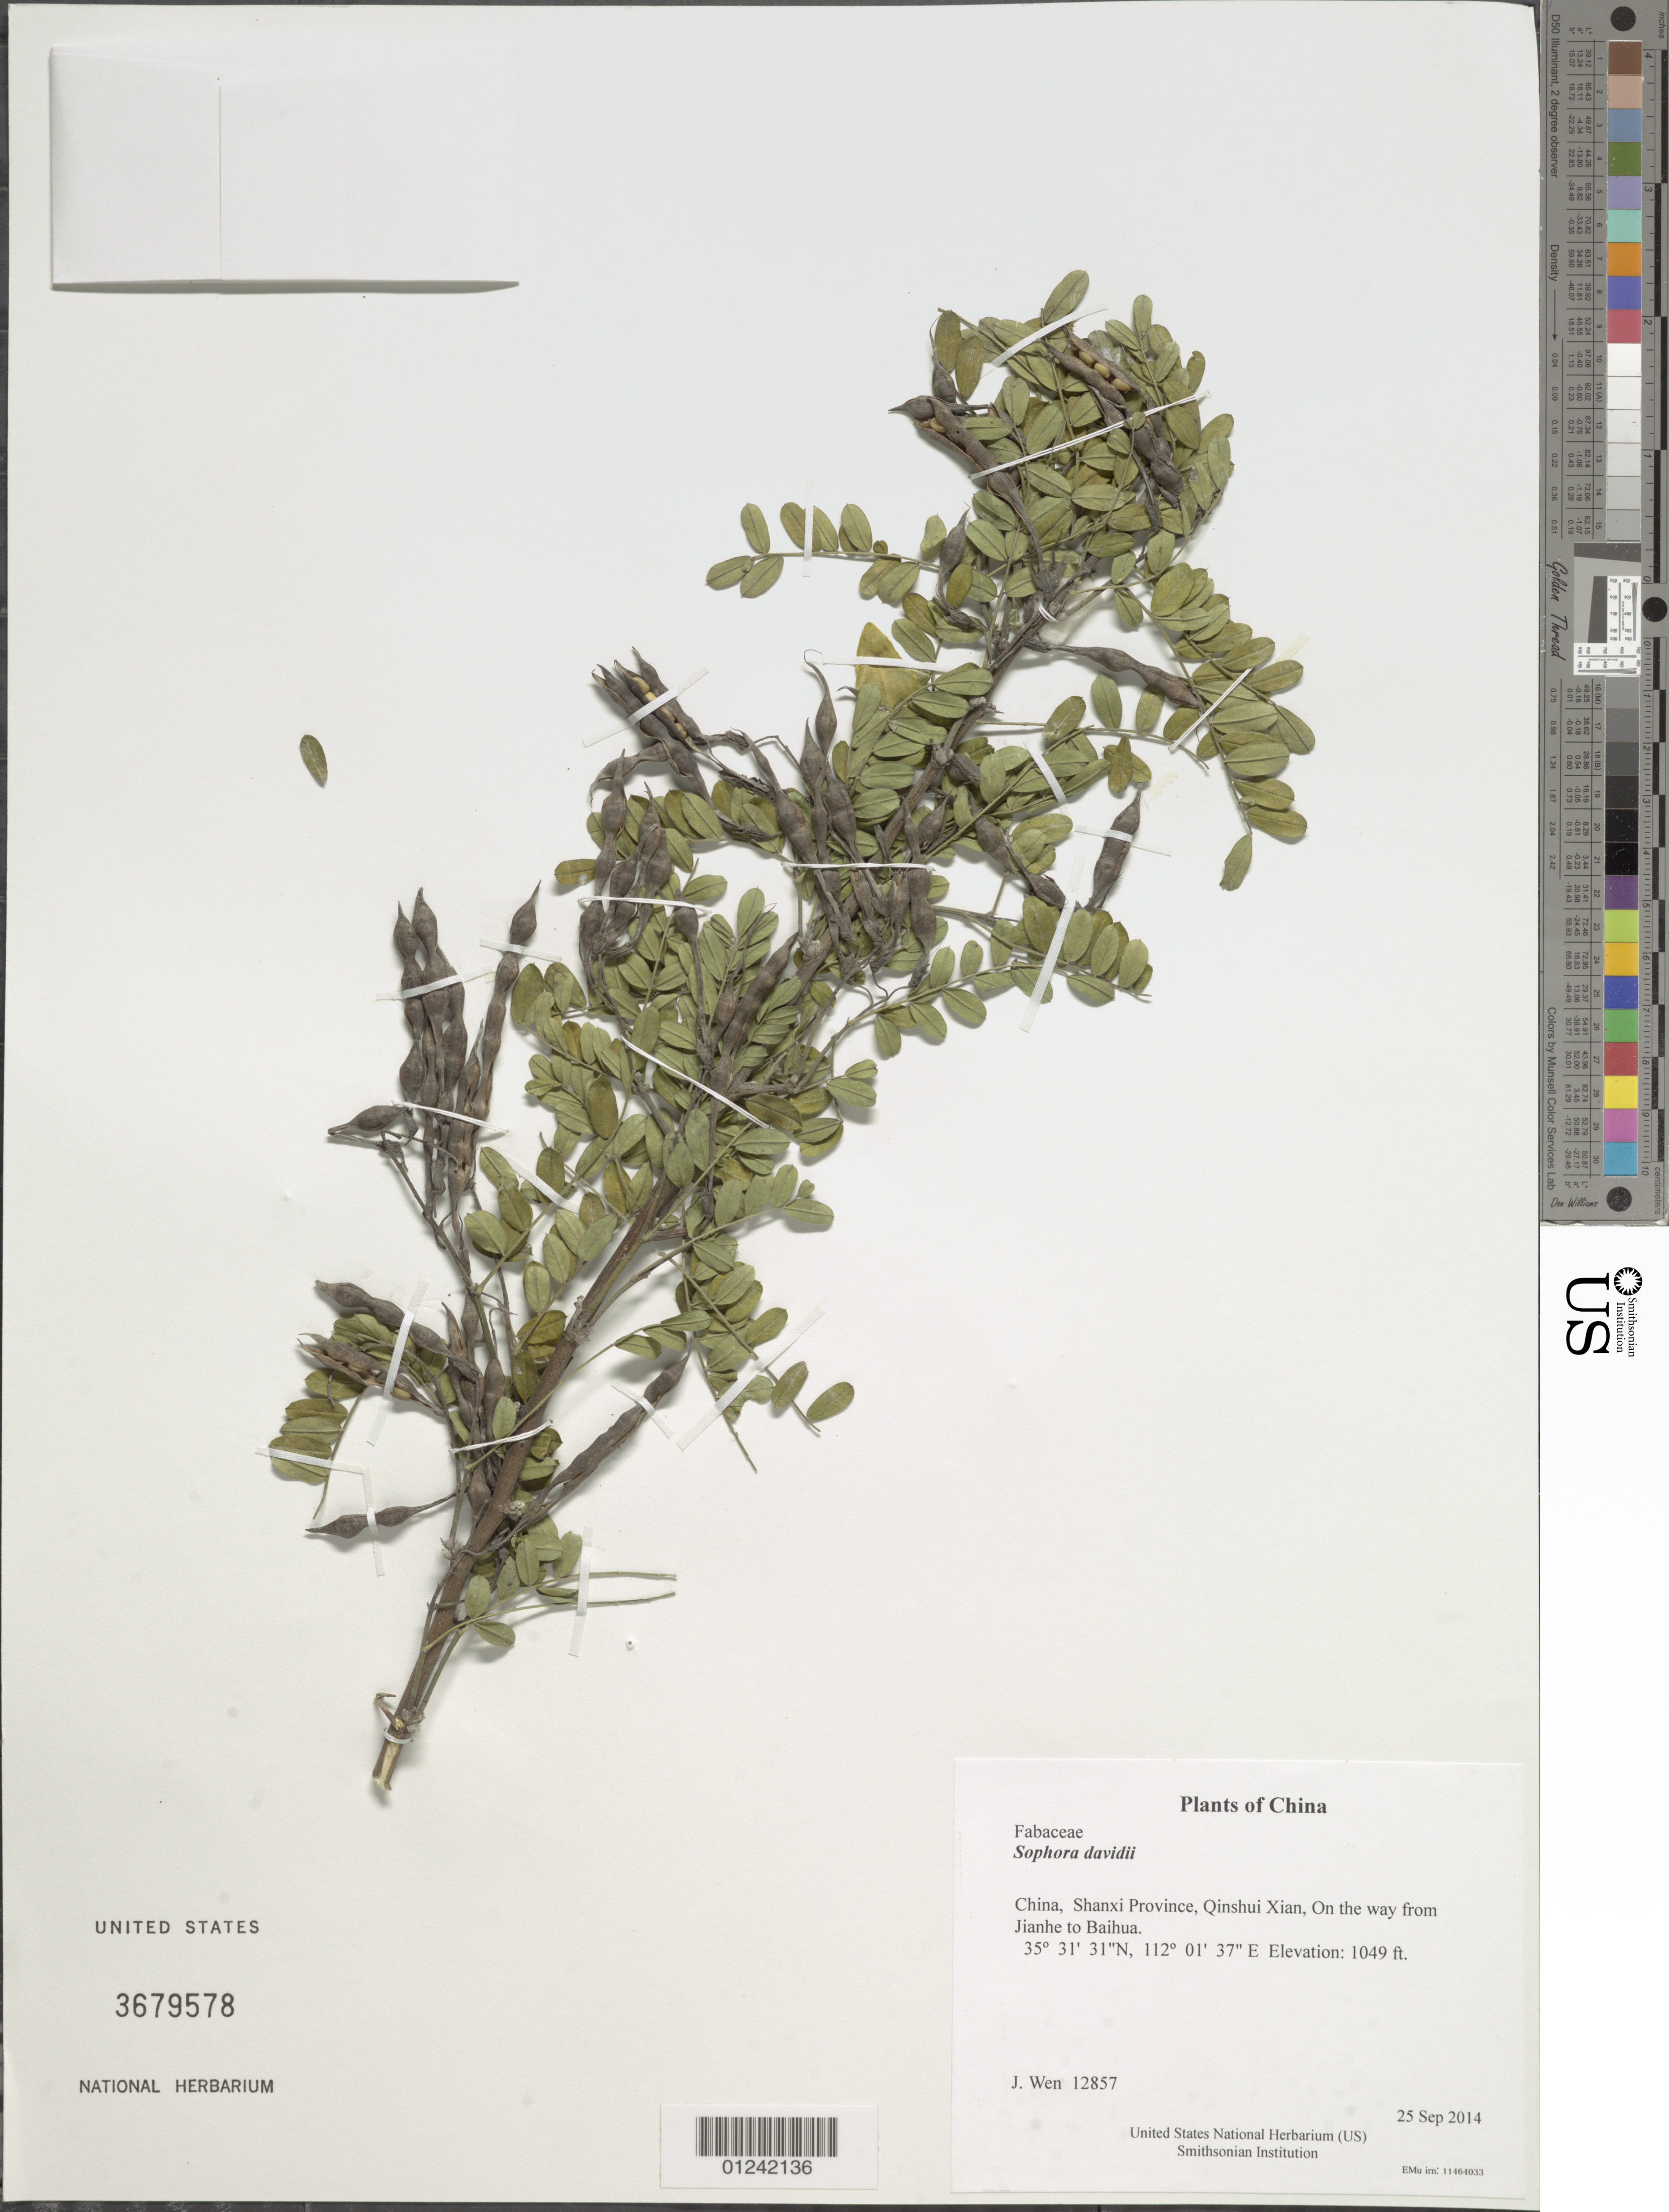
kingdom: Plantae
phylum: Tracheophyta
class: Magnoliopsida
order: Fabales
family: Fabaceae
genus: Sophora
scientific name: Sophora davidii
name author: (Franch.) Skeels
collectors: J. Wen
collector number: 12857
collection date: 2014-09-25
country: China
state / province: Shanxi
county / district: Qinshui Xian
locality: On the way from Jianhe to Baihua.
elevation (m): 320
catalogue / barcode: US 3679578